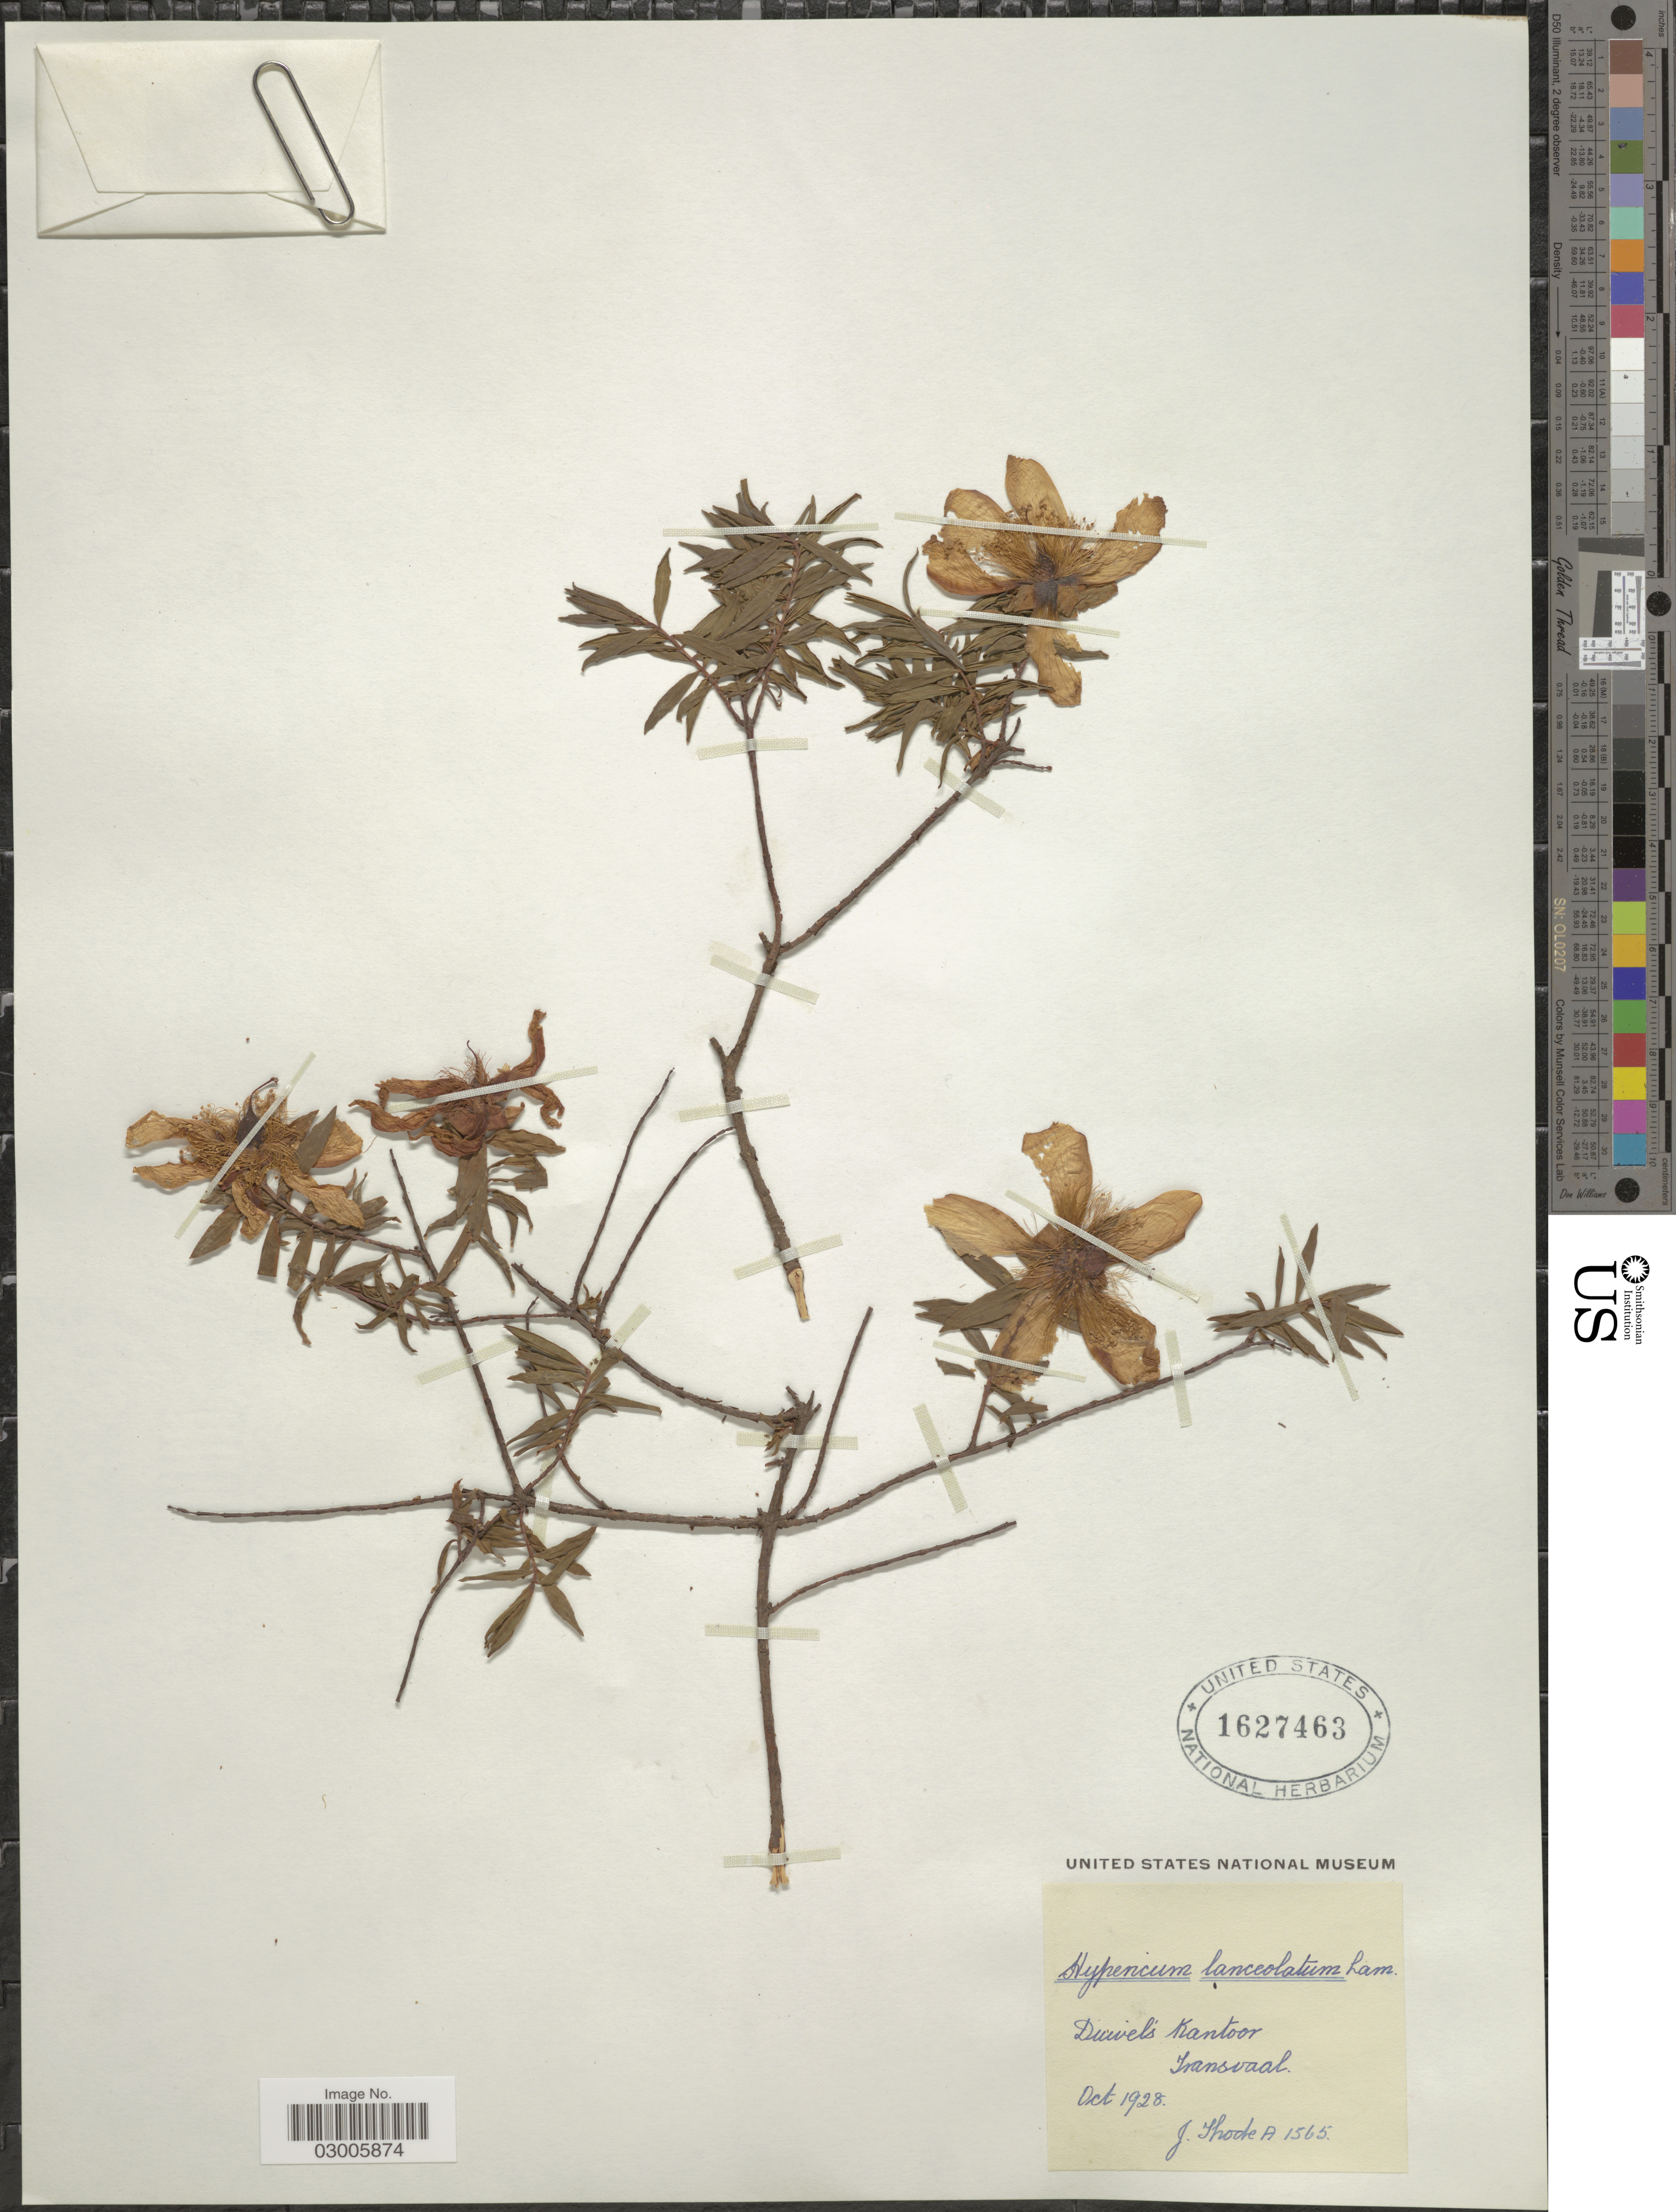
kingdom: Plantae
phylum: Tracheophyta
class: Magnoliopsida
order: Malpighiales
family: Hypericaceae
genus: Hypericum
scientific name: Hypericum revolutum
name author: Vahl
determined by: Strong, Mark T., (BOT), Smithsonian Institution - National Museum of Natural History (UNITED STATES)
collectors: J. Thode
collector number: A1565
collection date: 1928-10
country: South Africa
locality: Duivel's Kantoor, Transvaal.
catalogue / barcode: US 1627463